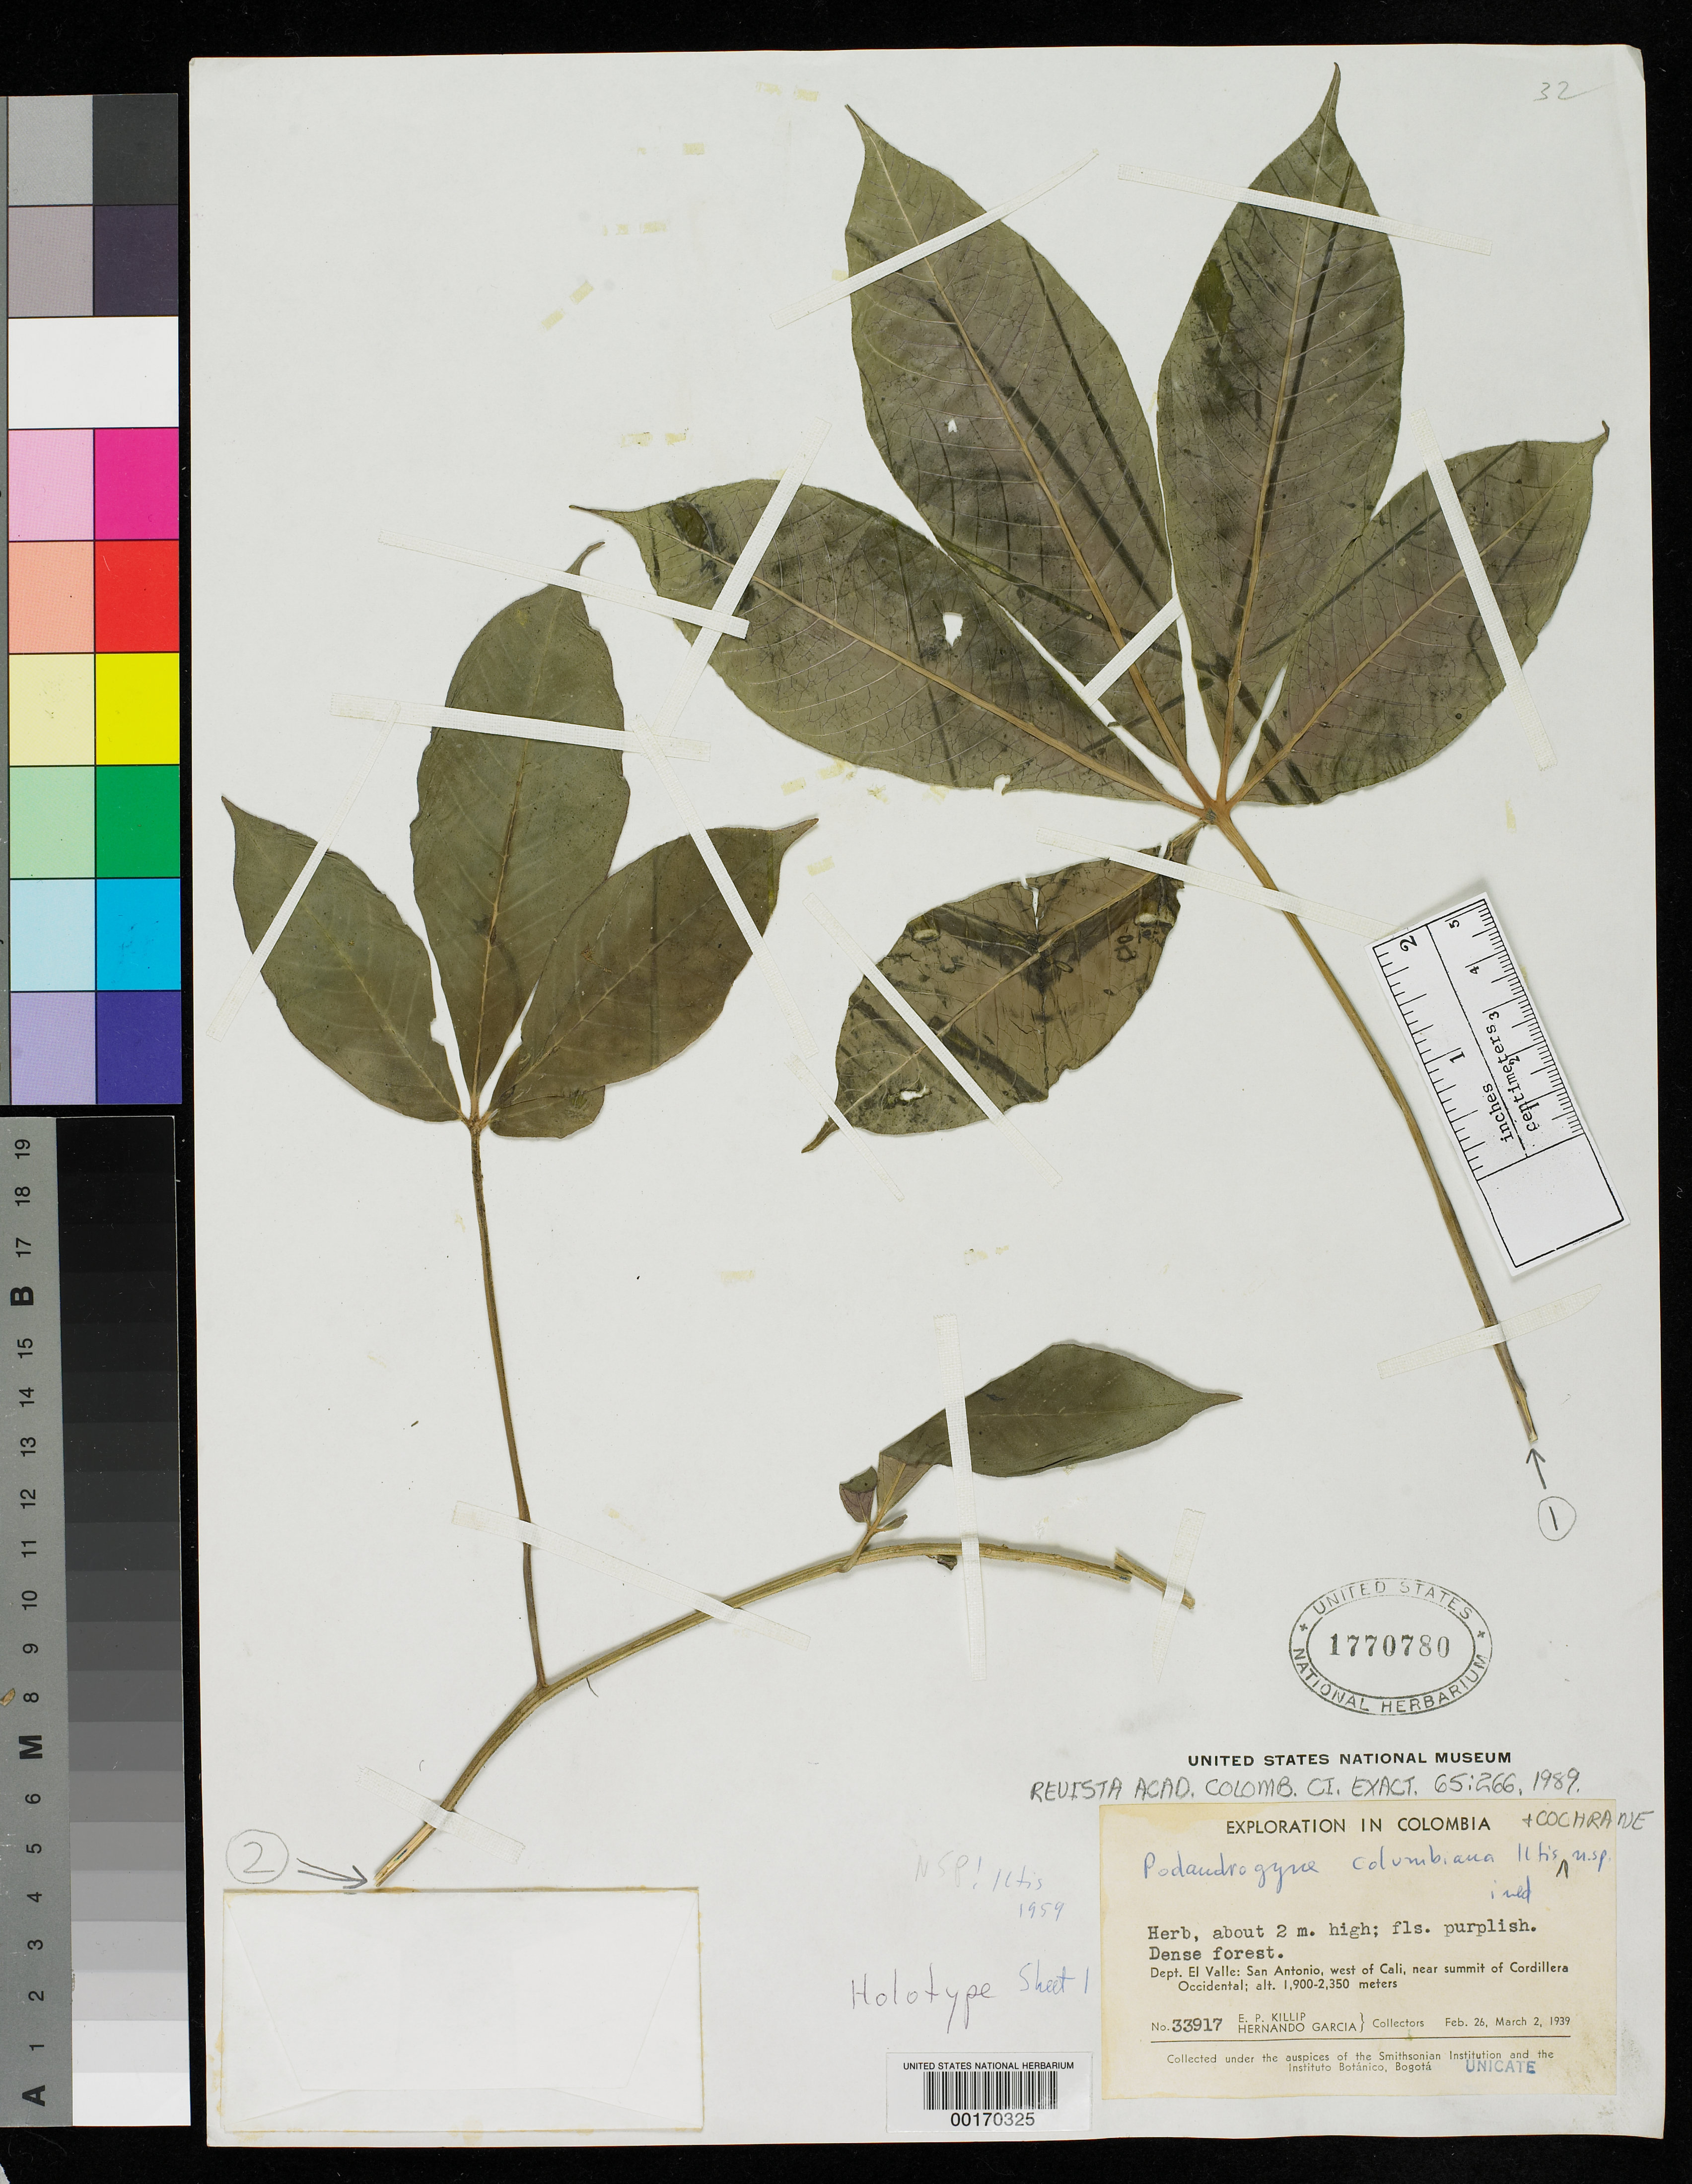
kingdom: Plantae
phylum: Tracheophyta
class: Magnoliopsida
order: Brassicales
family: Cleomaceae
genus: Podandrogyne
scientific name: Podandrogyne colombiana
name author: Iltis & Cochrane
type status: Holotype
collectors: E. P. Killip & H. Garcia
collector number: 33917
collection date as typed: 26 Feb 1939 and 02 Mar 1939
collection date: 1939-02-26,1939-03-02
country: Colombia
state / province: Valle del Cauca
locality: San Antonia, W of Cali, near summit of Cordillera Occidental.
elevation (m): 1900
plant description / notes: One of 2 sheets (1770780 & 2271420), both recorded as "isotype" but annotated as "Holotype sheet 1" and "Holotype sheet 2", respectively. Email from Ted Cochrane, July 2017: The HOLOTYPE of Podandrogyne colombiana Iltis & Cochrane is cited (in Revista Acad. Colomb. Ci. Exact. 17(65): 266. 1989) as being in US. However, your herbarium holds two sheets of Killip and García 33917, which were identified as belonging to a single specimen by annotator Iltis in 1959, when he scribbled “Holotype sheet 1” on one and “Holotype sheet 2” on the other. Because they were not cross-labeled as being parts of a single gathering by the collectors or by US staff at the time of labeling, mounting, or accessioning, apparently only one of the two sheets can be the holotype (ICN Art. 8). I take that to be US Catalog No. 2271420/Barcode 00170326, bearing as it does a prime inflorescence as well as leaves, and US No. 1770780/Barcode 00170325 to be an isotype. Whoever entered label information in your collections databse, not feeling that he/she was in a position to make such a decision, listed both sheets as isotypes. REPLY (John K. Boggan): This is a very odd case. US 1770780, judging from both the stamped number and the label, appears to be the original sheet, indicated on the original label as “UNICATE”. But the sheet stamped 2271420 bears a label that was typed at a later date (perhaps by Hugh Iltis himself), with the data copied from the other sheet (including “Unicate”), labeled as “1770780” (typed) with “a” later added in pen. Sheet 1770780 bears indications that material was removed from it (bits of glue from now-absent straps, possibly not visible in the online image), and I believe all this material may have been originally mounted on that one sheet, and later divided at Iltis's request. He indicated the separated material as “1770780 a”, not realizing that US staff would give this sheet its own individual sheet number stamp upon mounting. If this is the case, then I believe these may in fact represent two sheets of a single specimen, as labeled. However, where I am not certain is whether all the annotations in blue pen are by Iltis. Why they were both recorded as “isotype” is a mystery to me (this was done many years ago, by a previous staff member).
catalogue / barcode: US 1770780